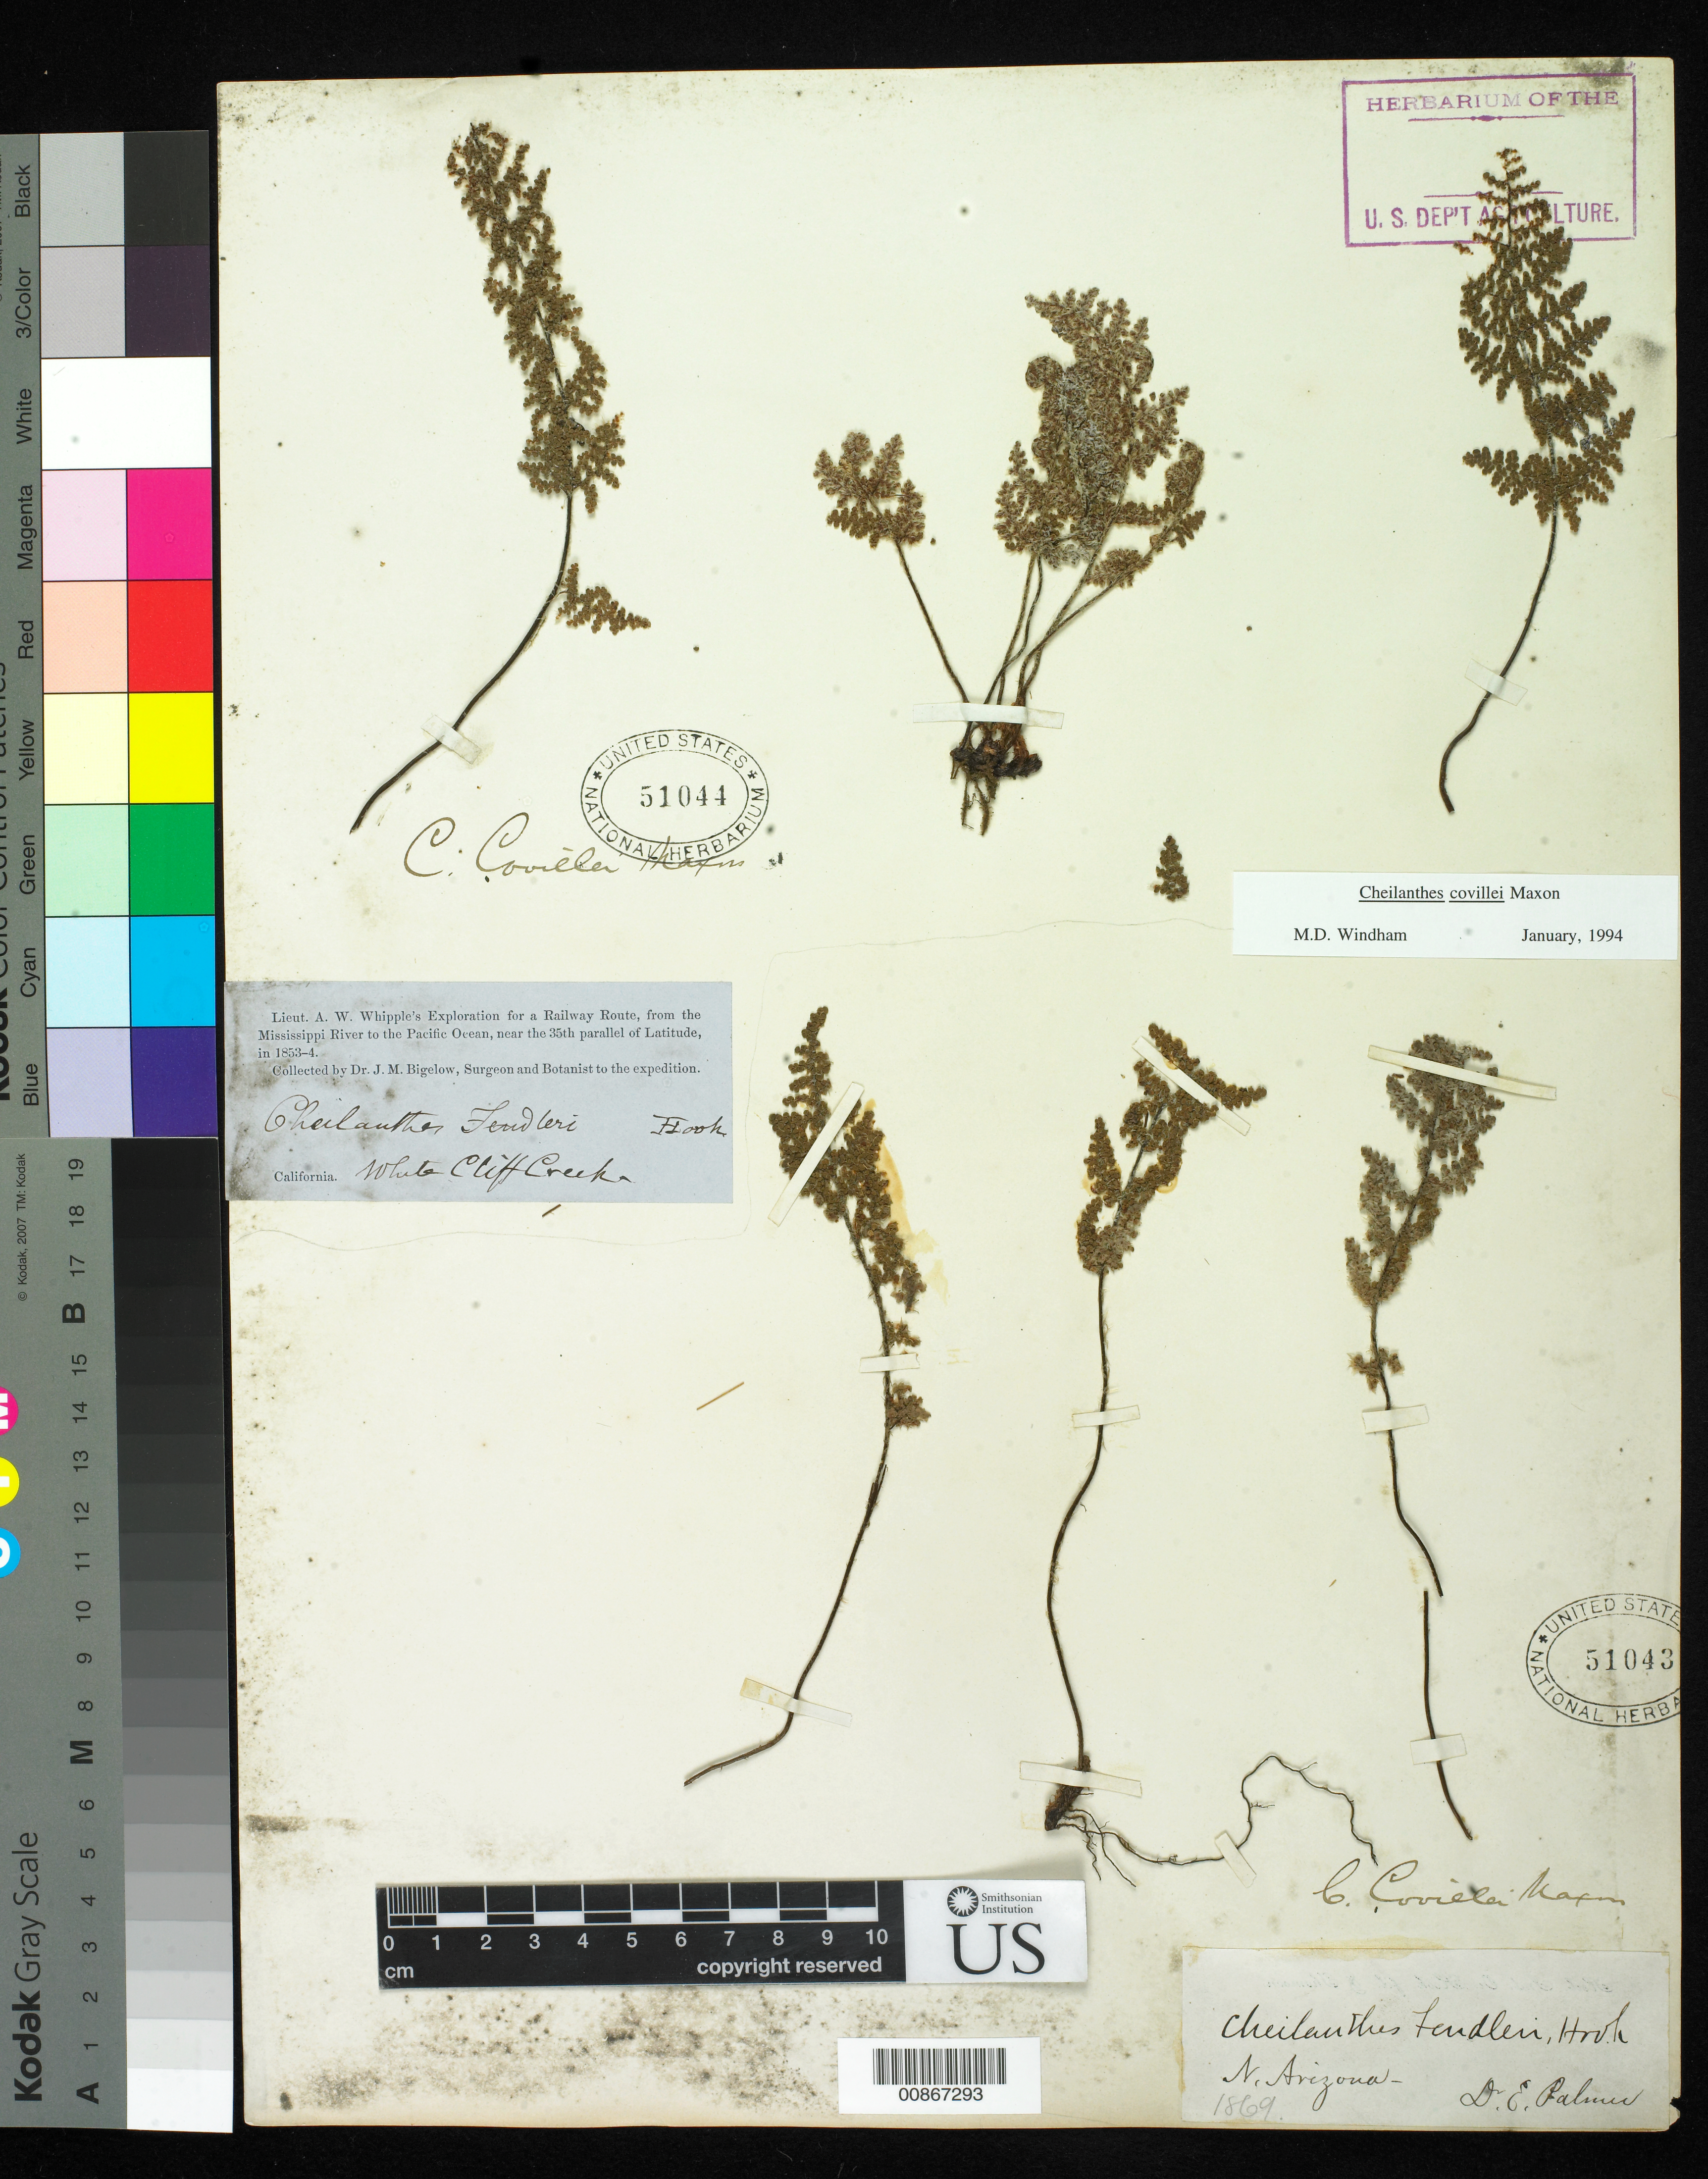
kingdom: Plantae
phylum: Tracheophyta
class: Polypodiopsida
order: Polypodiales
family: Pteridaceae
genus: Myriopteris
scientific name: Myriopteris covillei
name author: (Maxon) Á. Löve & D. Löve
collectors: E. Palmer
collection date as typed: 1869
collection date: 1869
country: United States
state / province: Arizona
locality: N. Arizona.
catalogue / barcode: US 51043